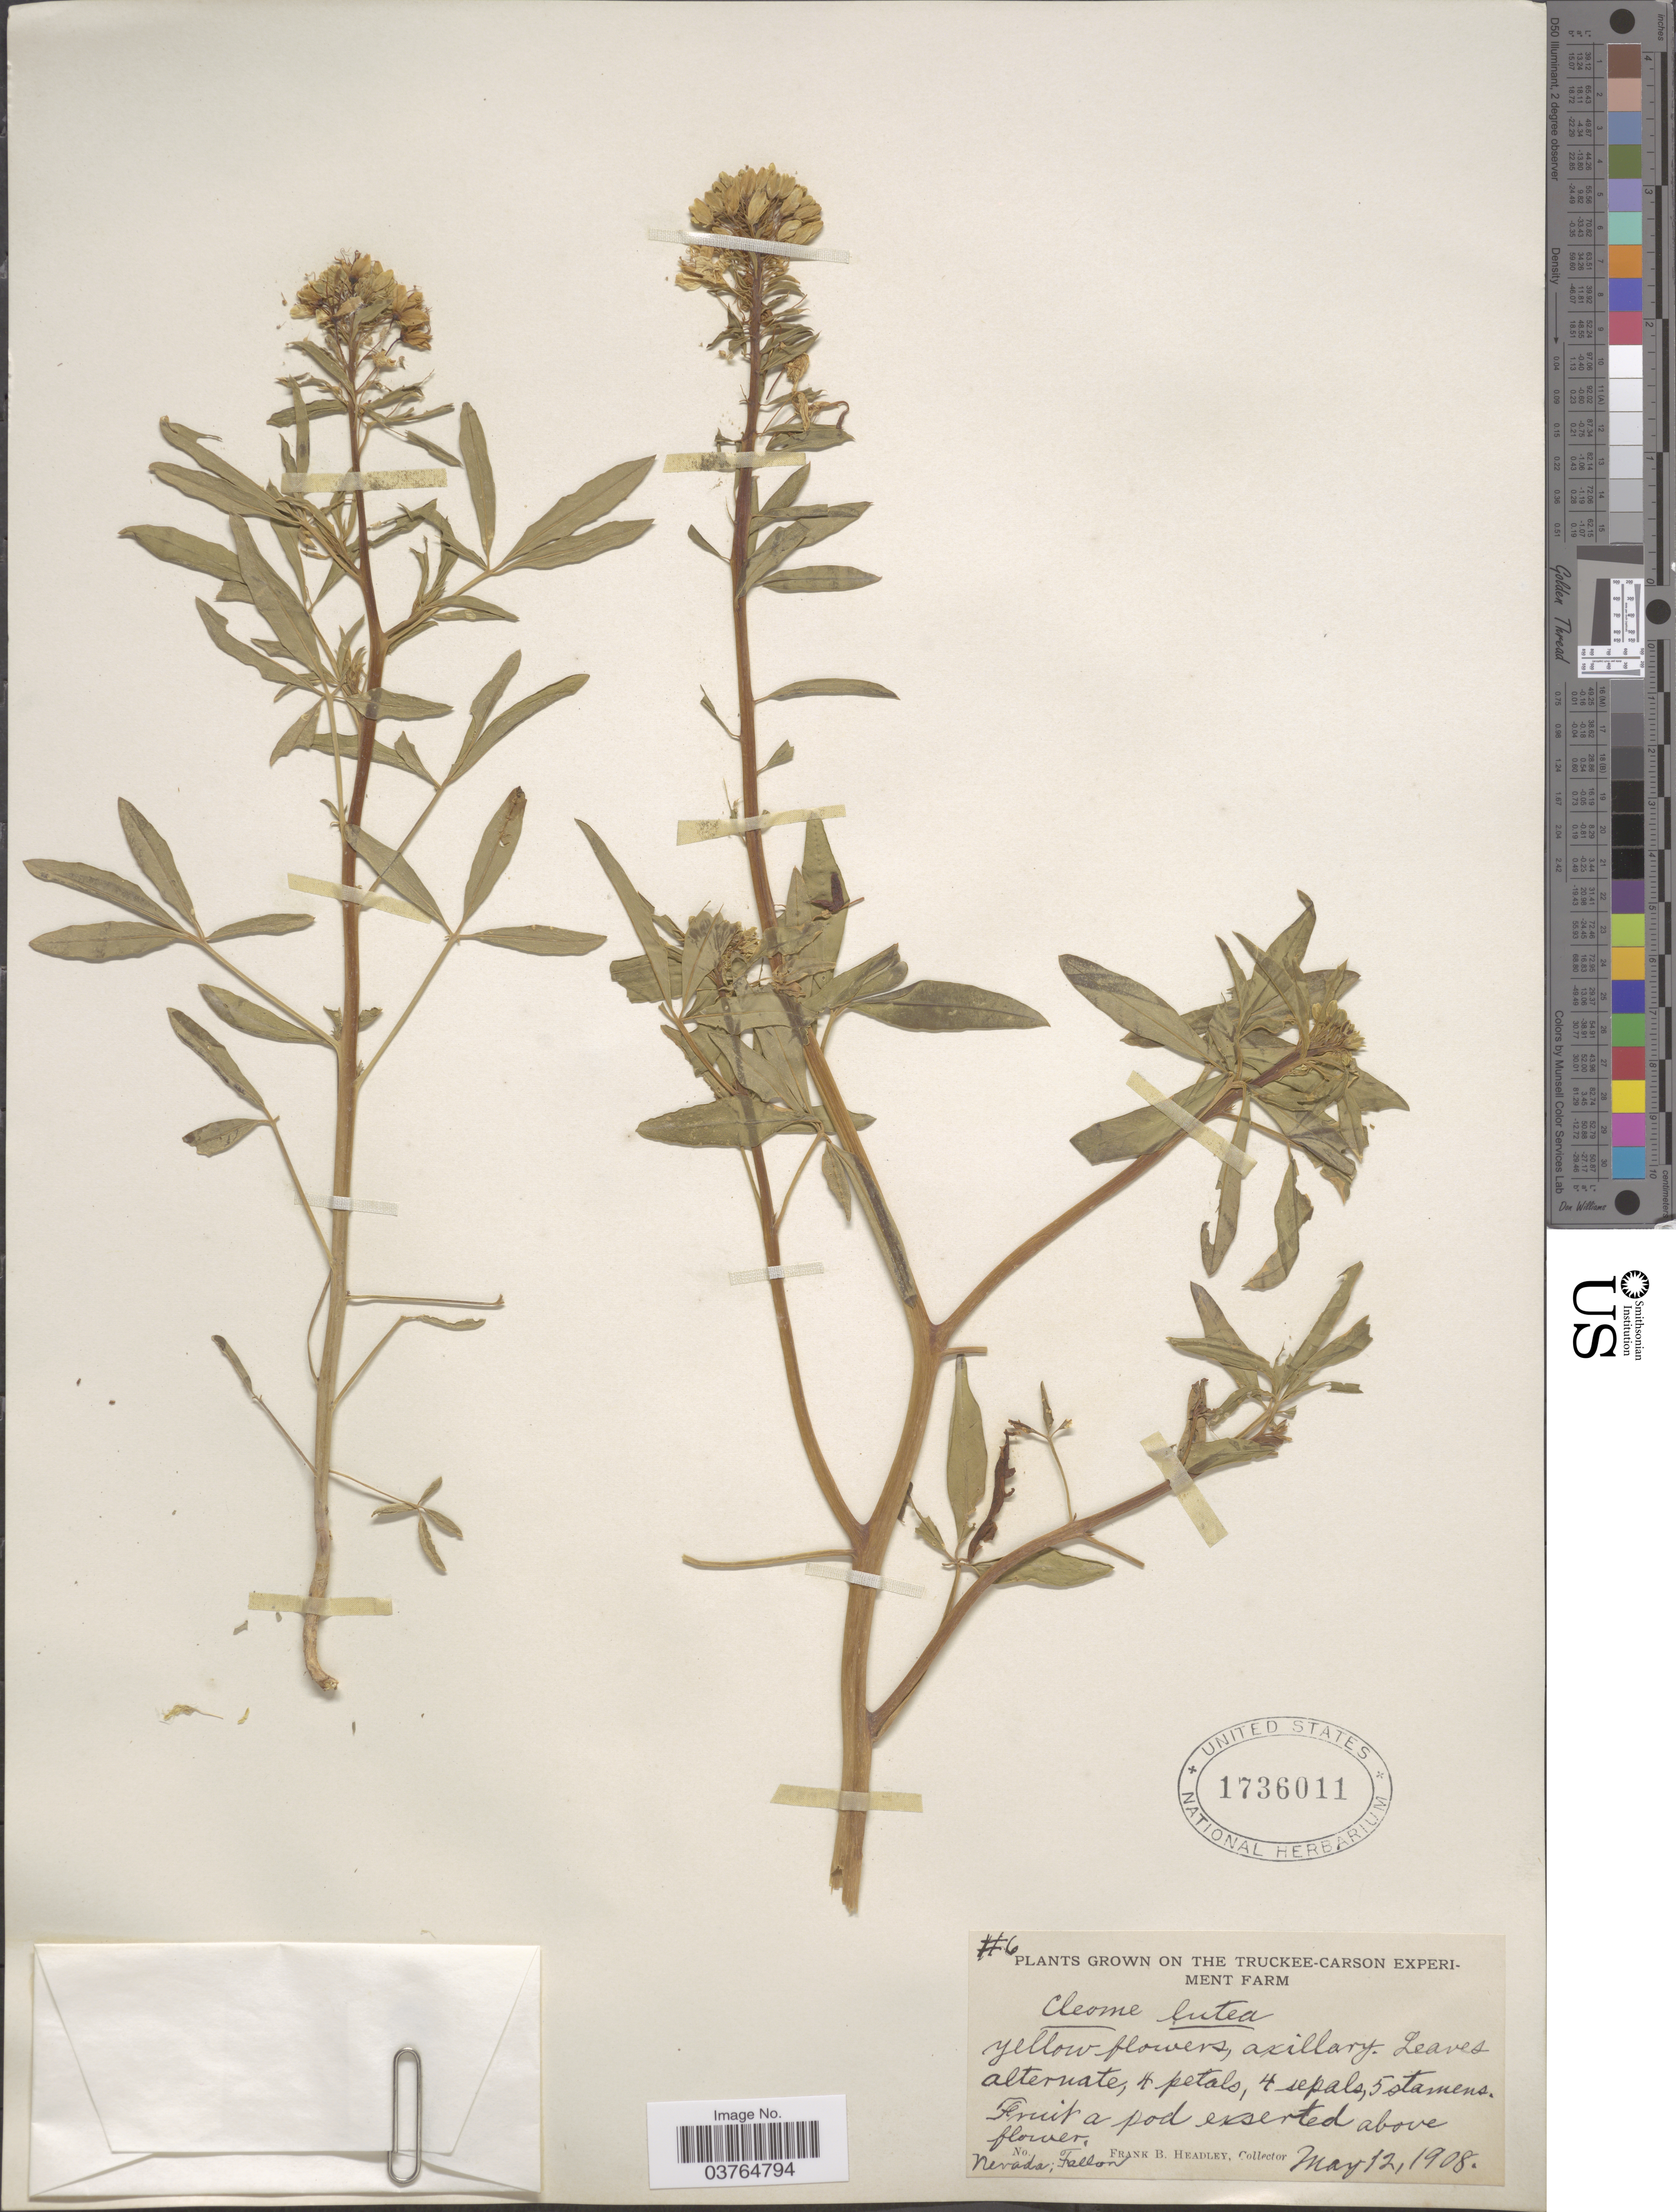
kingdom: Plantae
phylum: Tracheophyta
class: Magnoliopsida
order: Brassicales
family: Cleomaceae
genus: Cleomella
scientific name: Cleomella lutea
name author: (Hook.) Roalson & J.C. Hall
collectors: F. B. Headley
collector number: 6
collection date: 1908-05-12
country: United States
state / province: Nevada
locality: Truckee-Carson Experiment Farm. Fallon.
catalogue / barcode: US 1736011